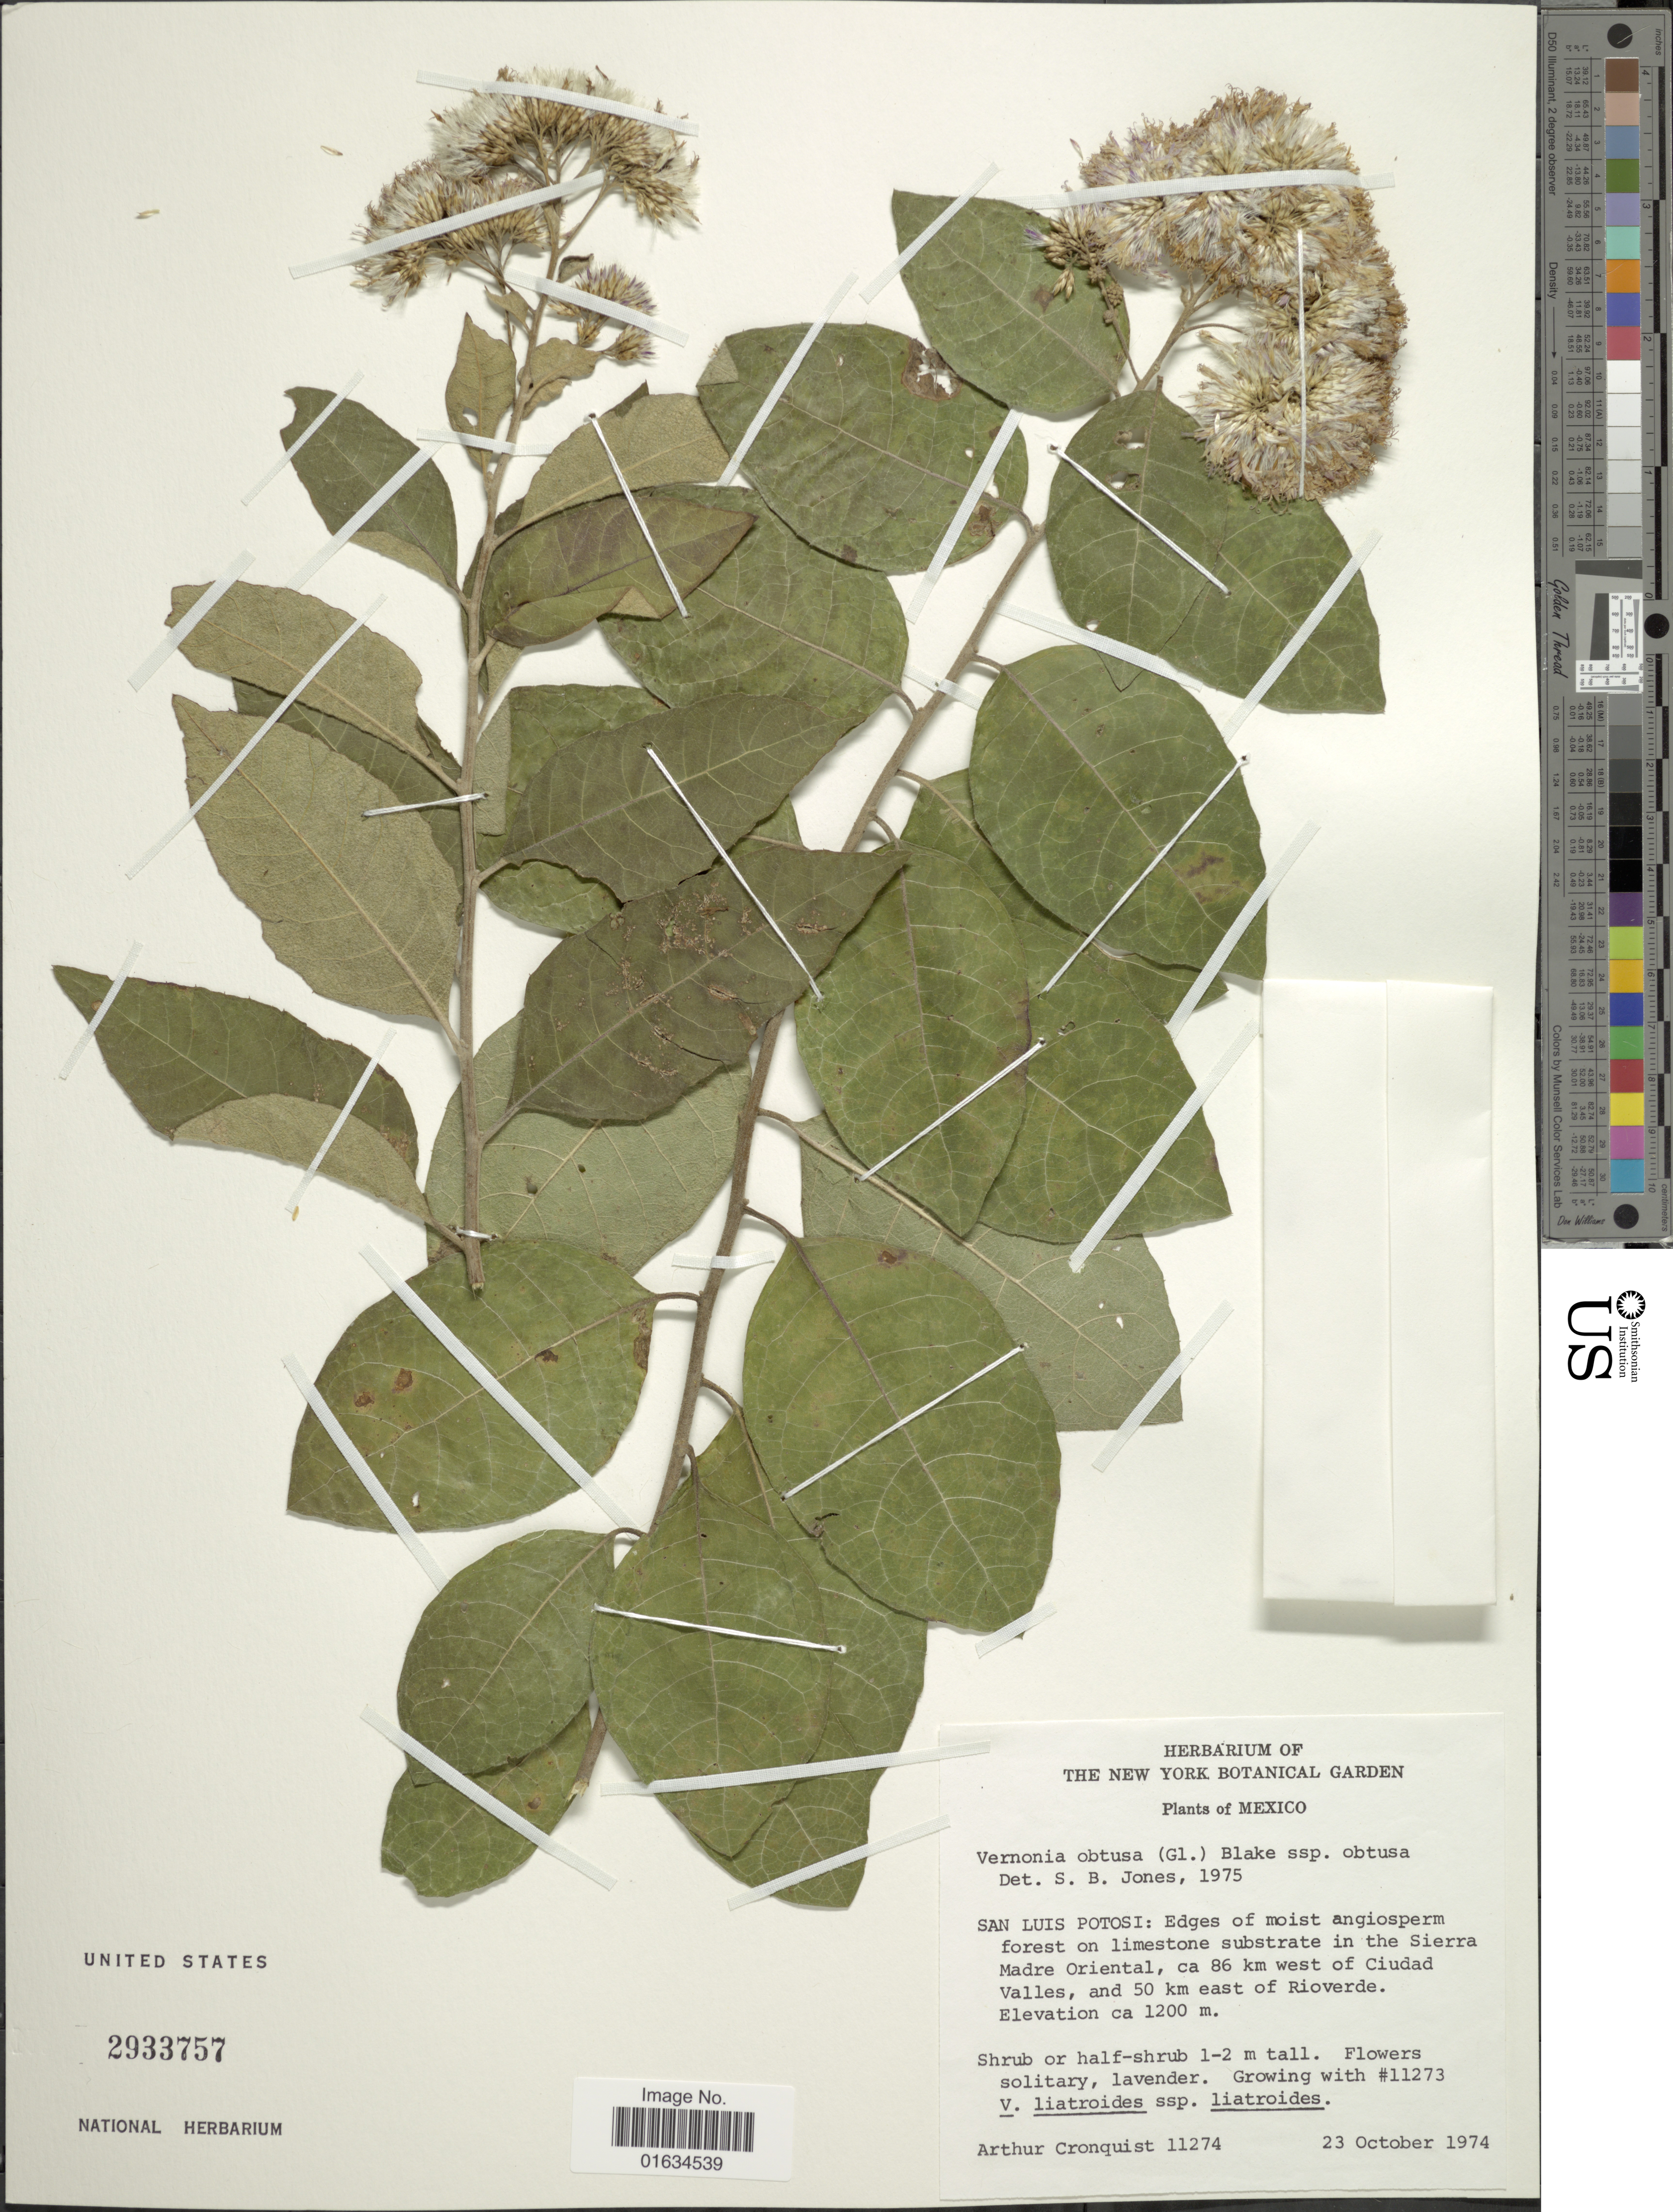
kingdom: Plantae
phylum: Tracheophyta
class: Magnoliopsida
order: Asterales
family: Asteraceae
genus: Vernonia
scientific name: Vernonia obtusa var. obtusa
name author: (Gleason) S.F. Blake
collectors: A. J. Cronquist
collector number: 11274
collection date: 1974-10-23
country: Mexico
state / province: San Luis Potosí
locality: Edges of moist angiosperm forest on limestones substrate in the Sierra Madre Oriental, ca. 86 km west of Ciudad Valles, and 50 km east of Rioverde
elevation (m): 1200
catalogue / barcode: US 2933757